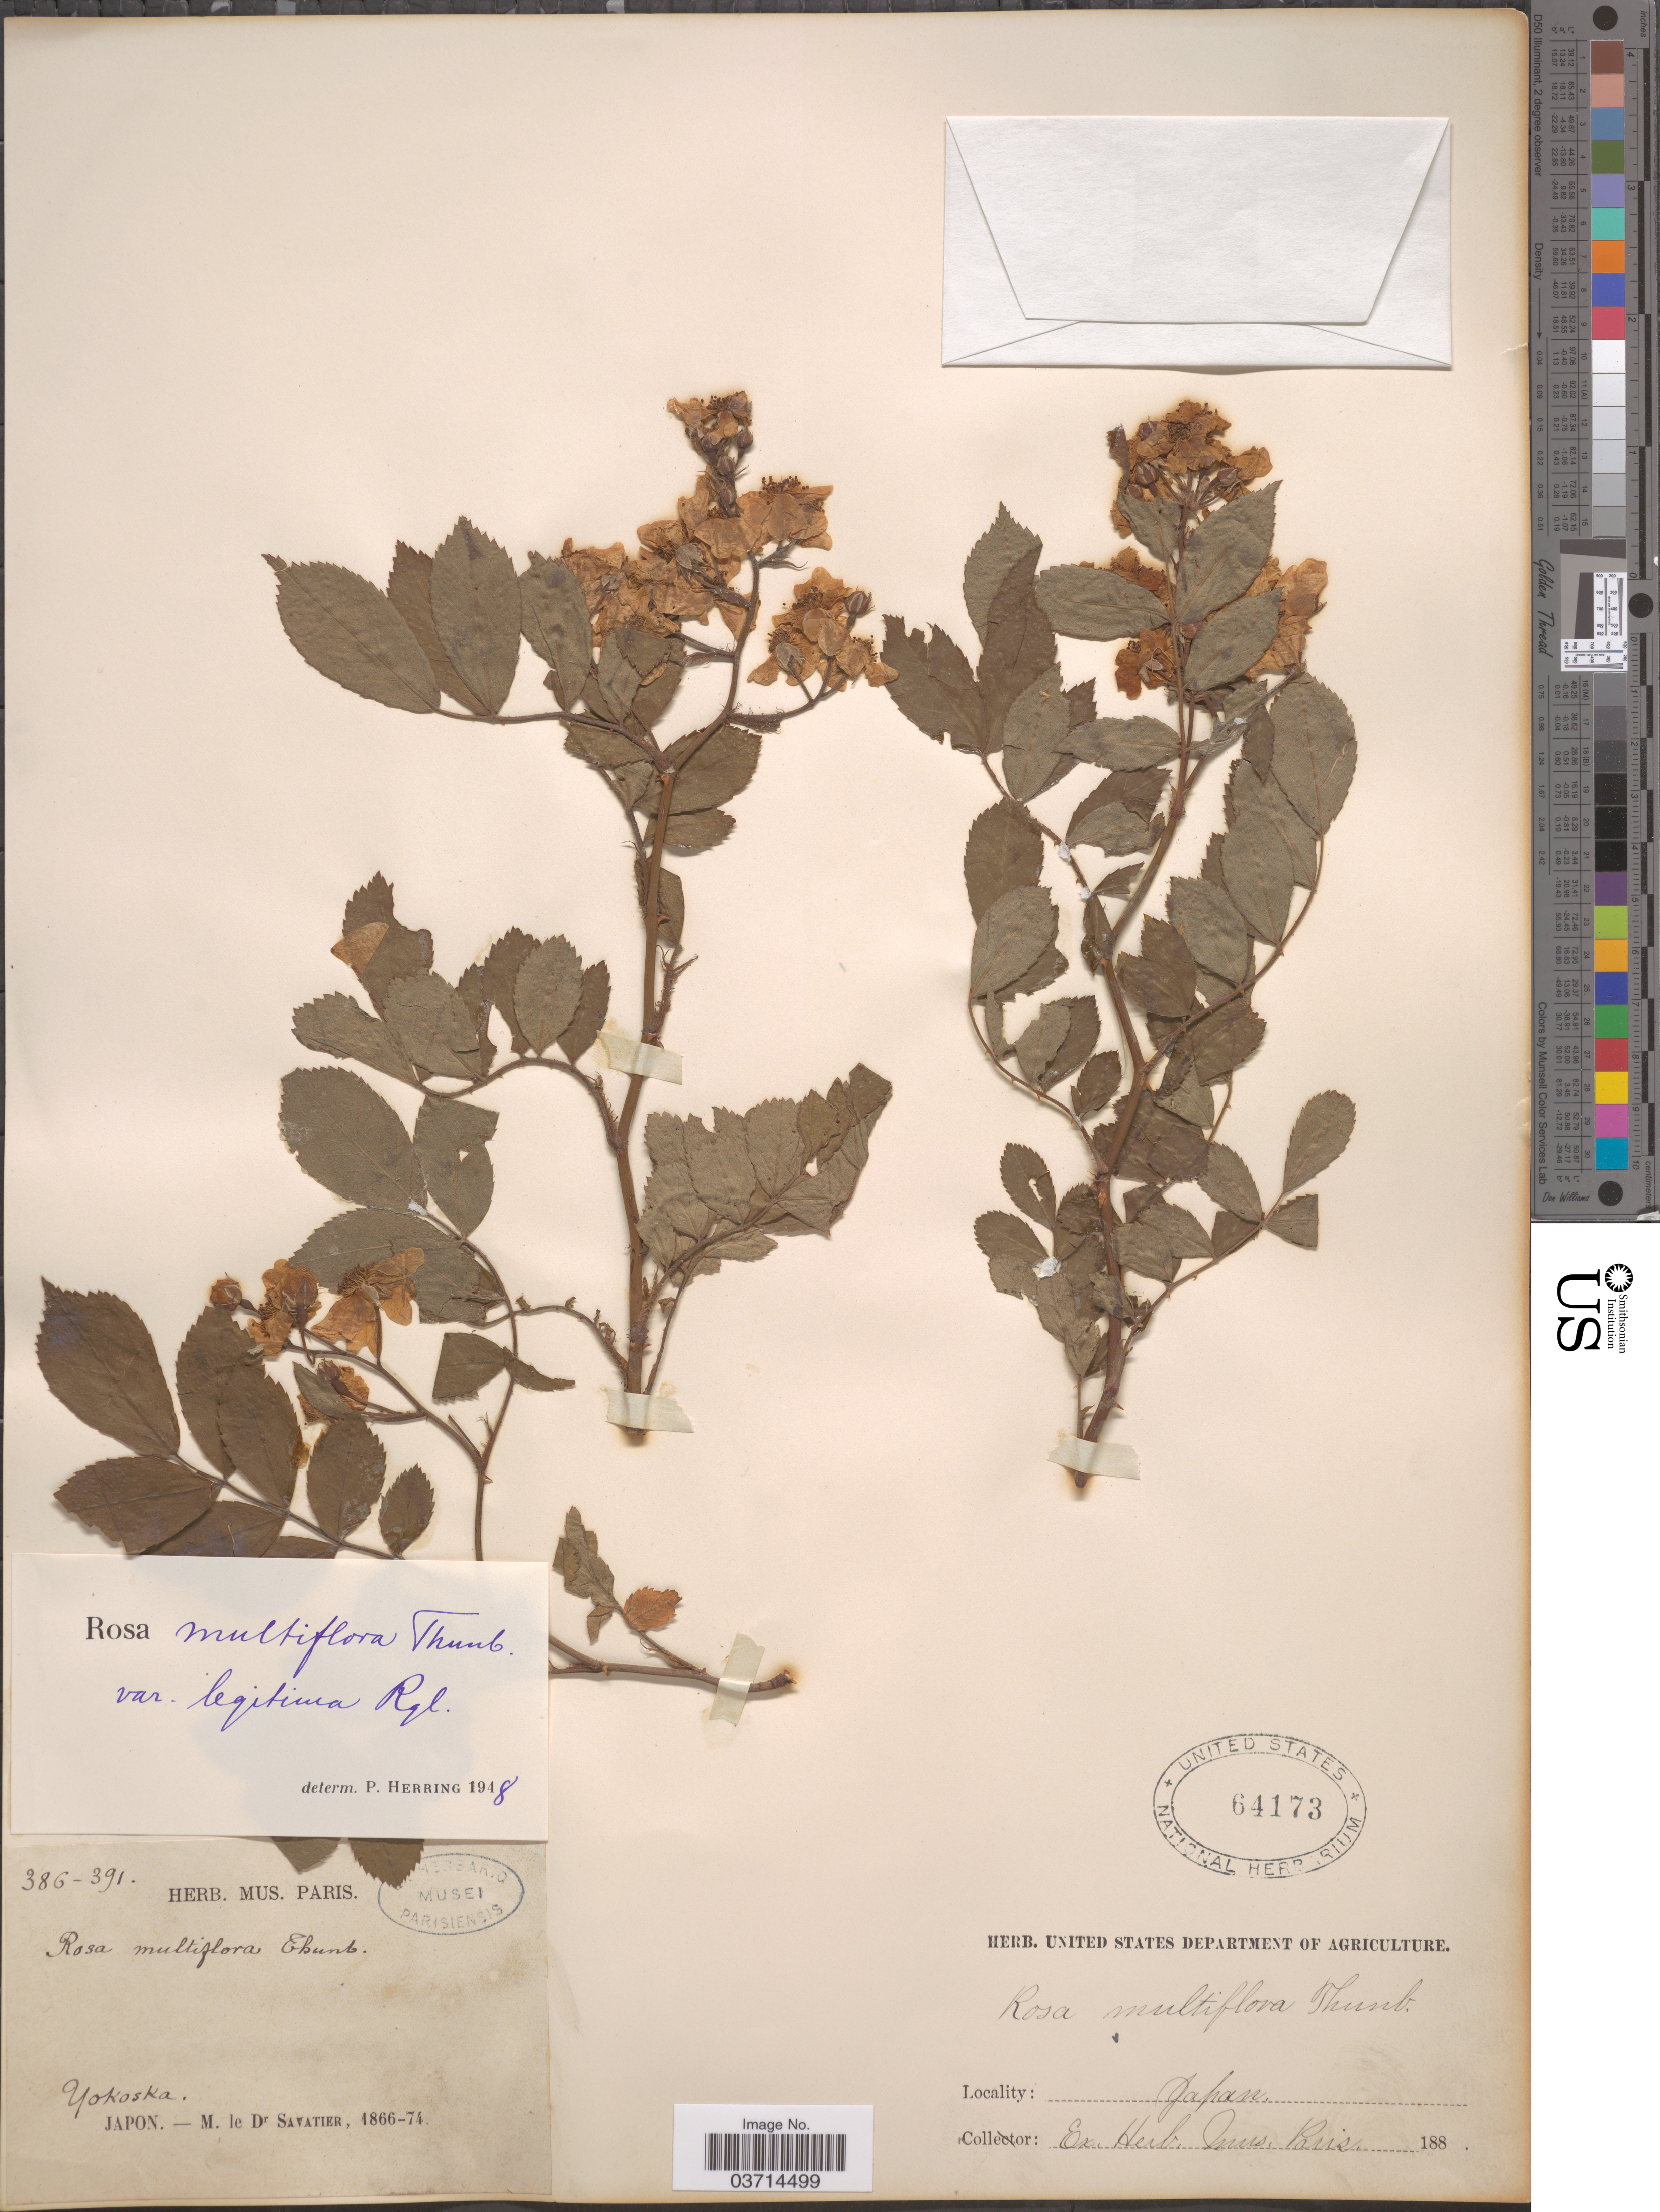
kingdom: Plantae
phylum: Tracheophyta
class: Magnoliopsida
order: Rosales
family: Rosaceae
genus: Rosa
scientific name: Rosa multiflora var. legitima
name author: Regel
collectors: M. Savatier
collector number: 386-391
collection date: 1866/1874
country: Japan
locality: Yokoska, Japon.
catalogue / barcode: US 64173